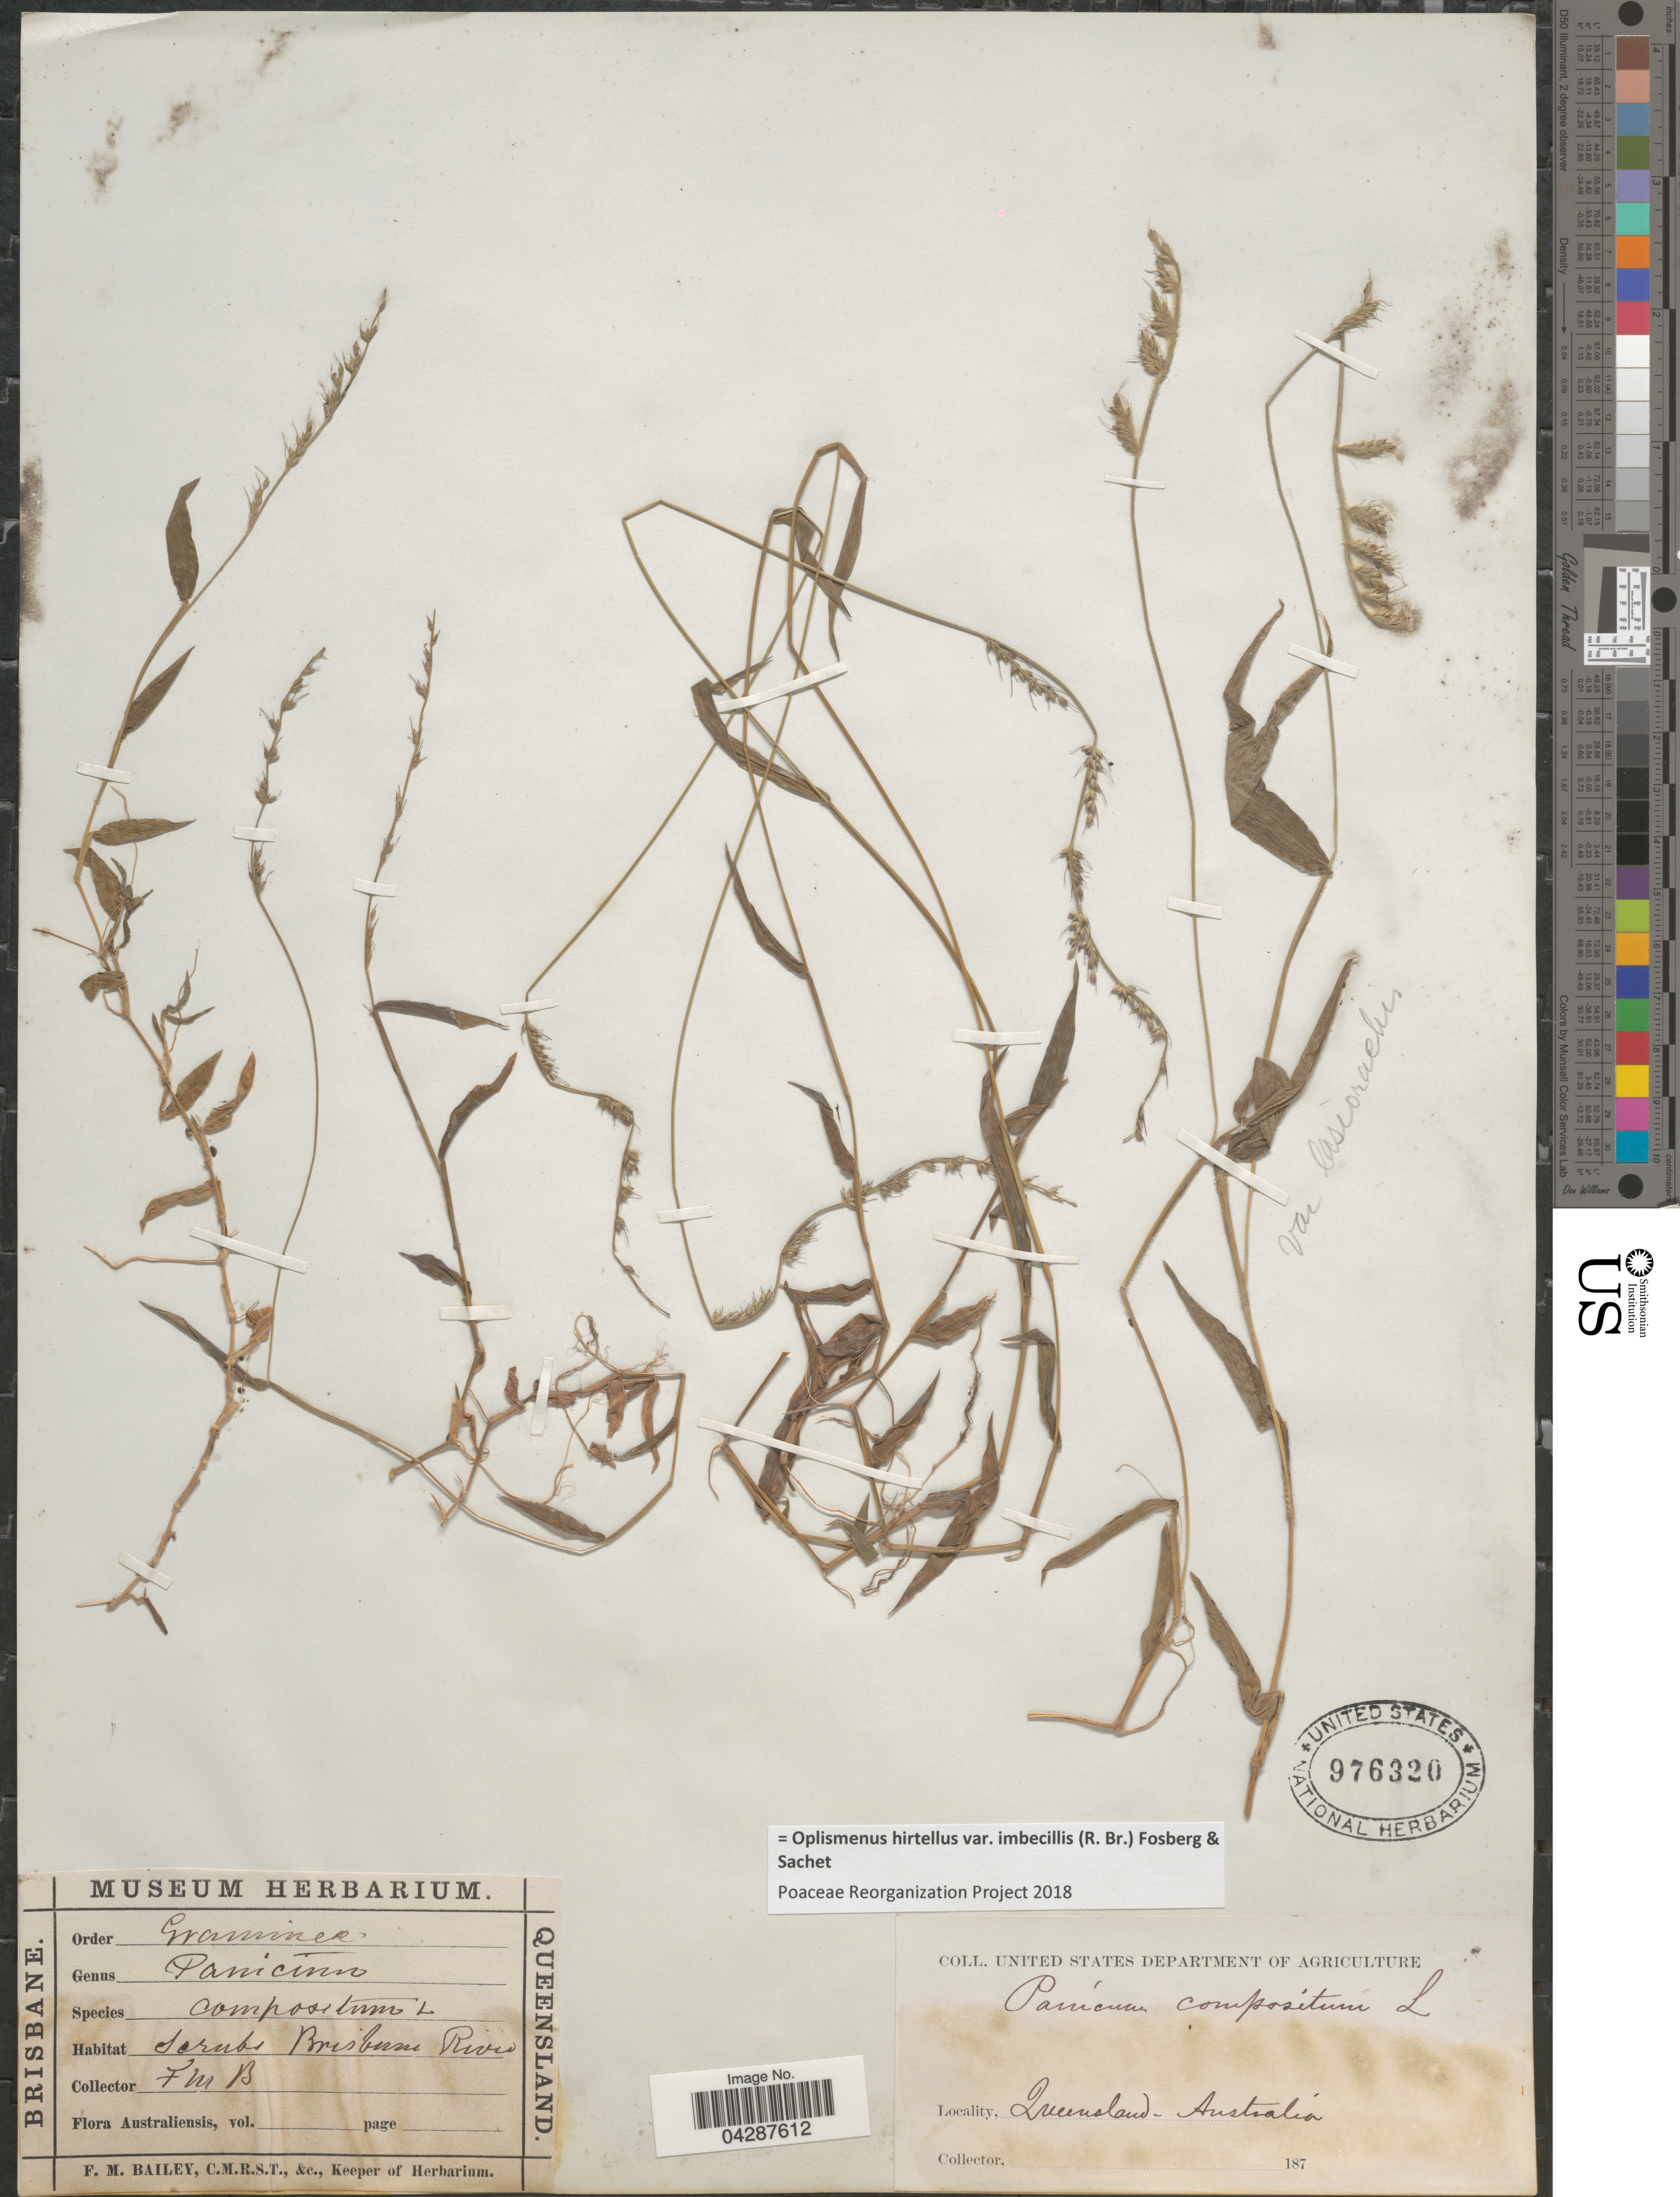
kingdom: Plantae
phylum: Tracheophyta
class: Liliopsida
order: Poales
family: Poaceae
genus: Oplismenus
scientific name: Oplismenus hirtellus var. imbecillis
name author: (R. Br.) Fosberg & Sachet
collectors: F. M. Bailey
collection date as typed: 187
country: Australia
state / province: Queensland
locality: Scrubs Brisbane River.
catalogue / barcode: US 976320